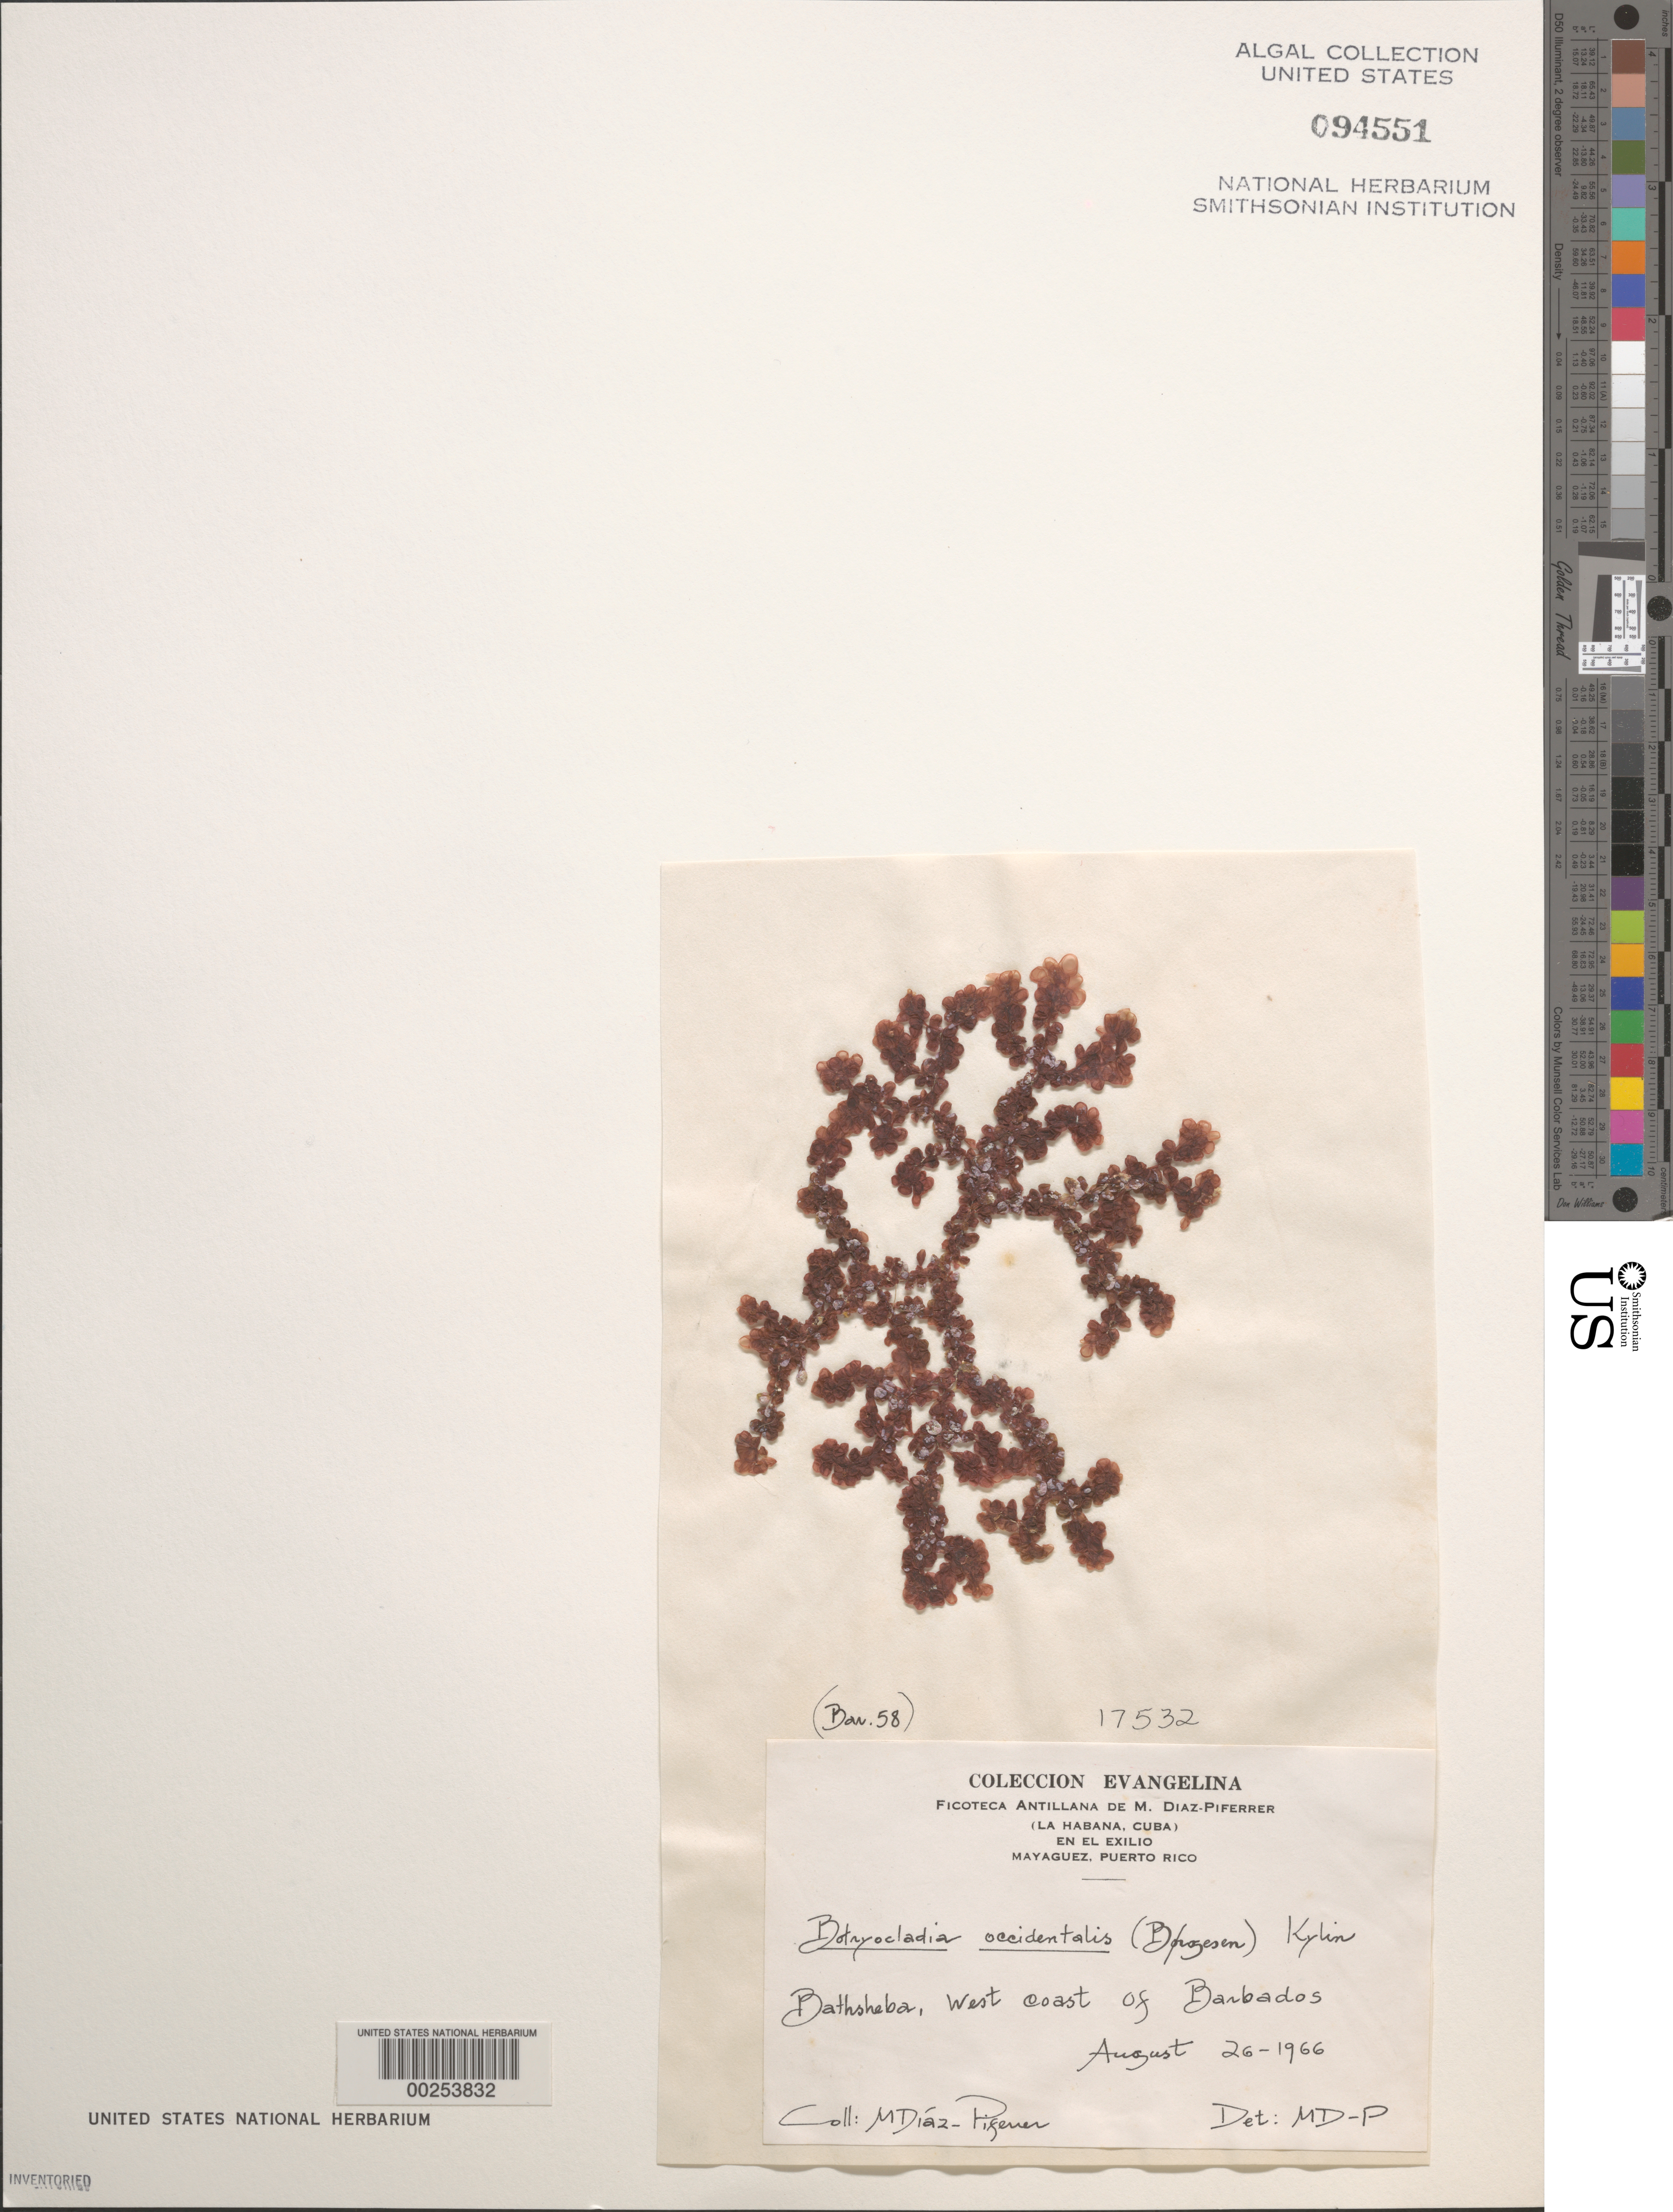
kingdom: Plantae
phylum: Rhodophyta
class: Florideophyceae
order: Rhodymeniales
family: Rhodymeniaceae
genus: Botryocladia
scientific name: Botryocladia occidentalis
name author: (Børgesen) Kylin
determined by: Diaz-Piferrer, M.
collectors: M. Diaz-Piferrer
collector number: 17532 & BAR. 58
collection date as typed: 26 Aug 1966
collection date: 1966-08-26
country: Barbados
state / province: Saint Joseph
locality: Bathsheba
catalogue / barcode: US 94551